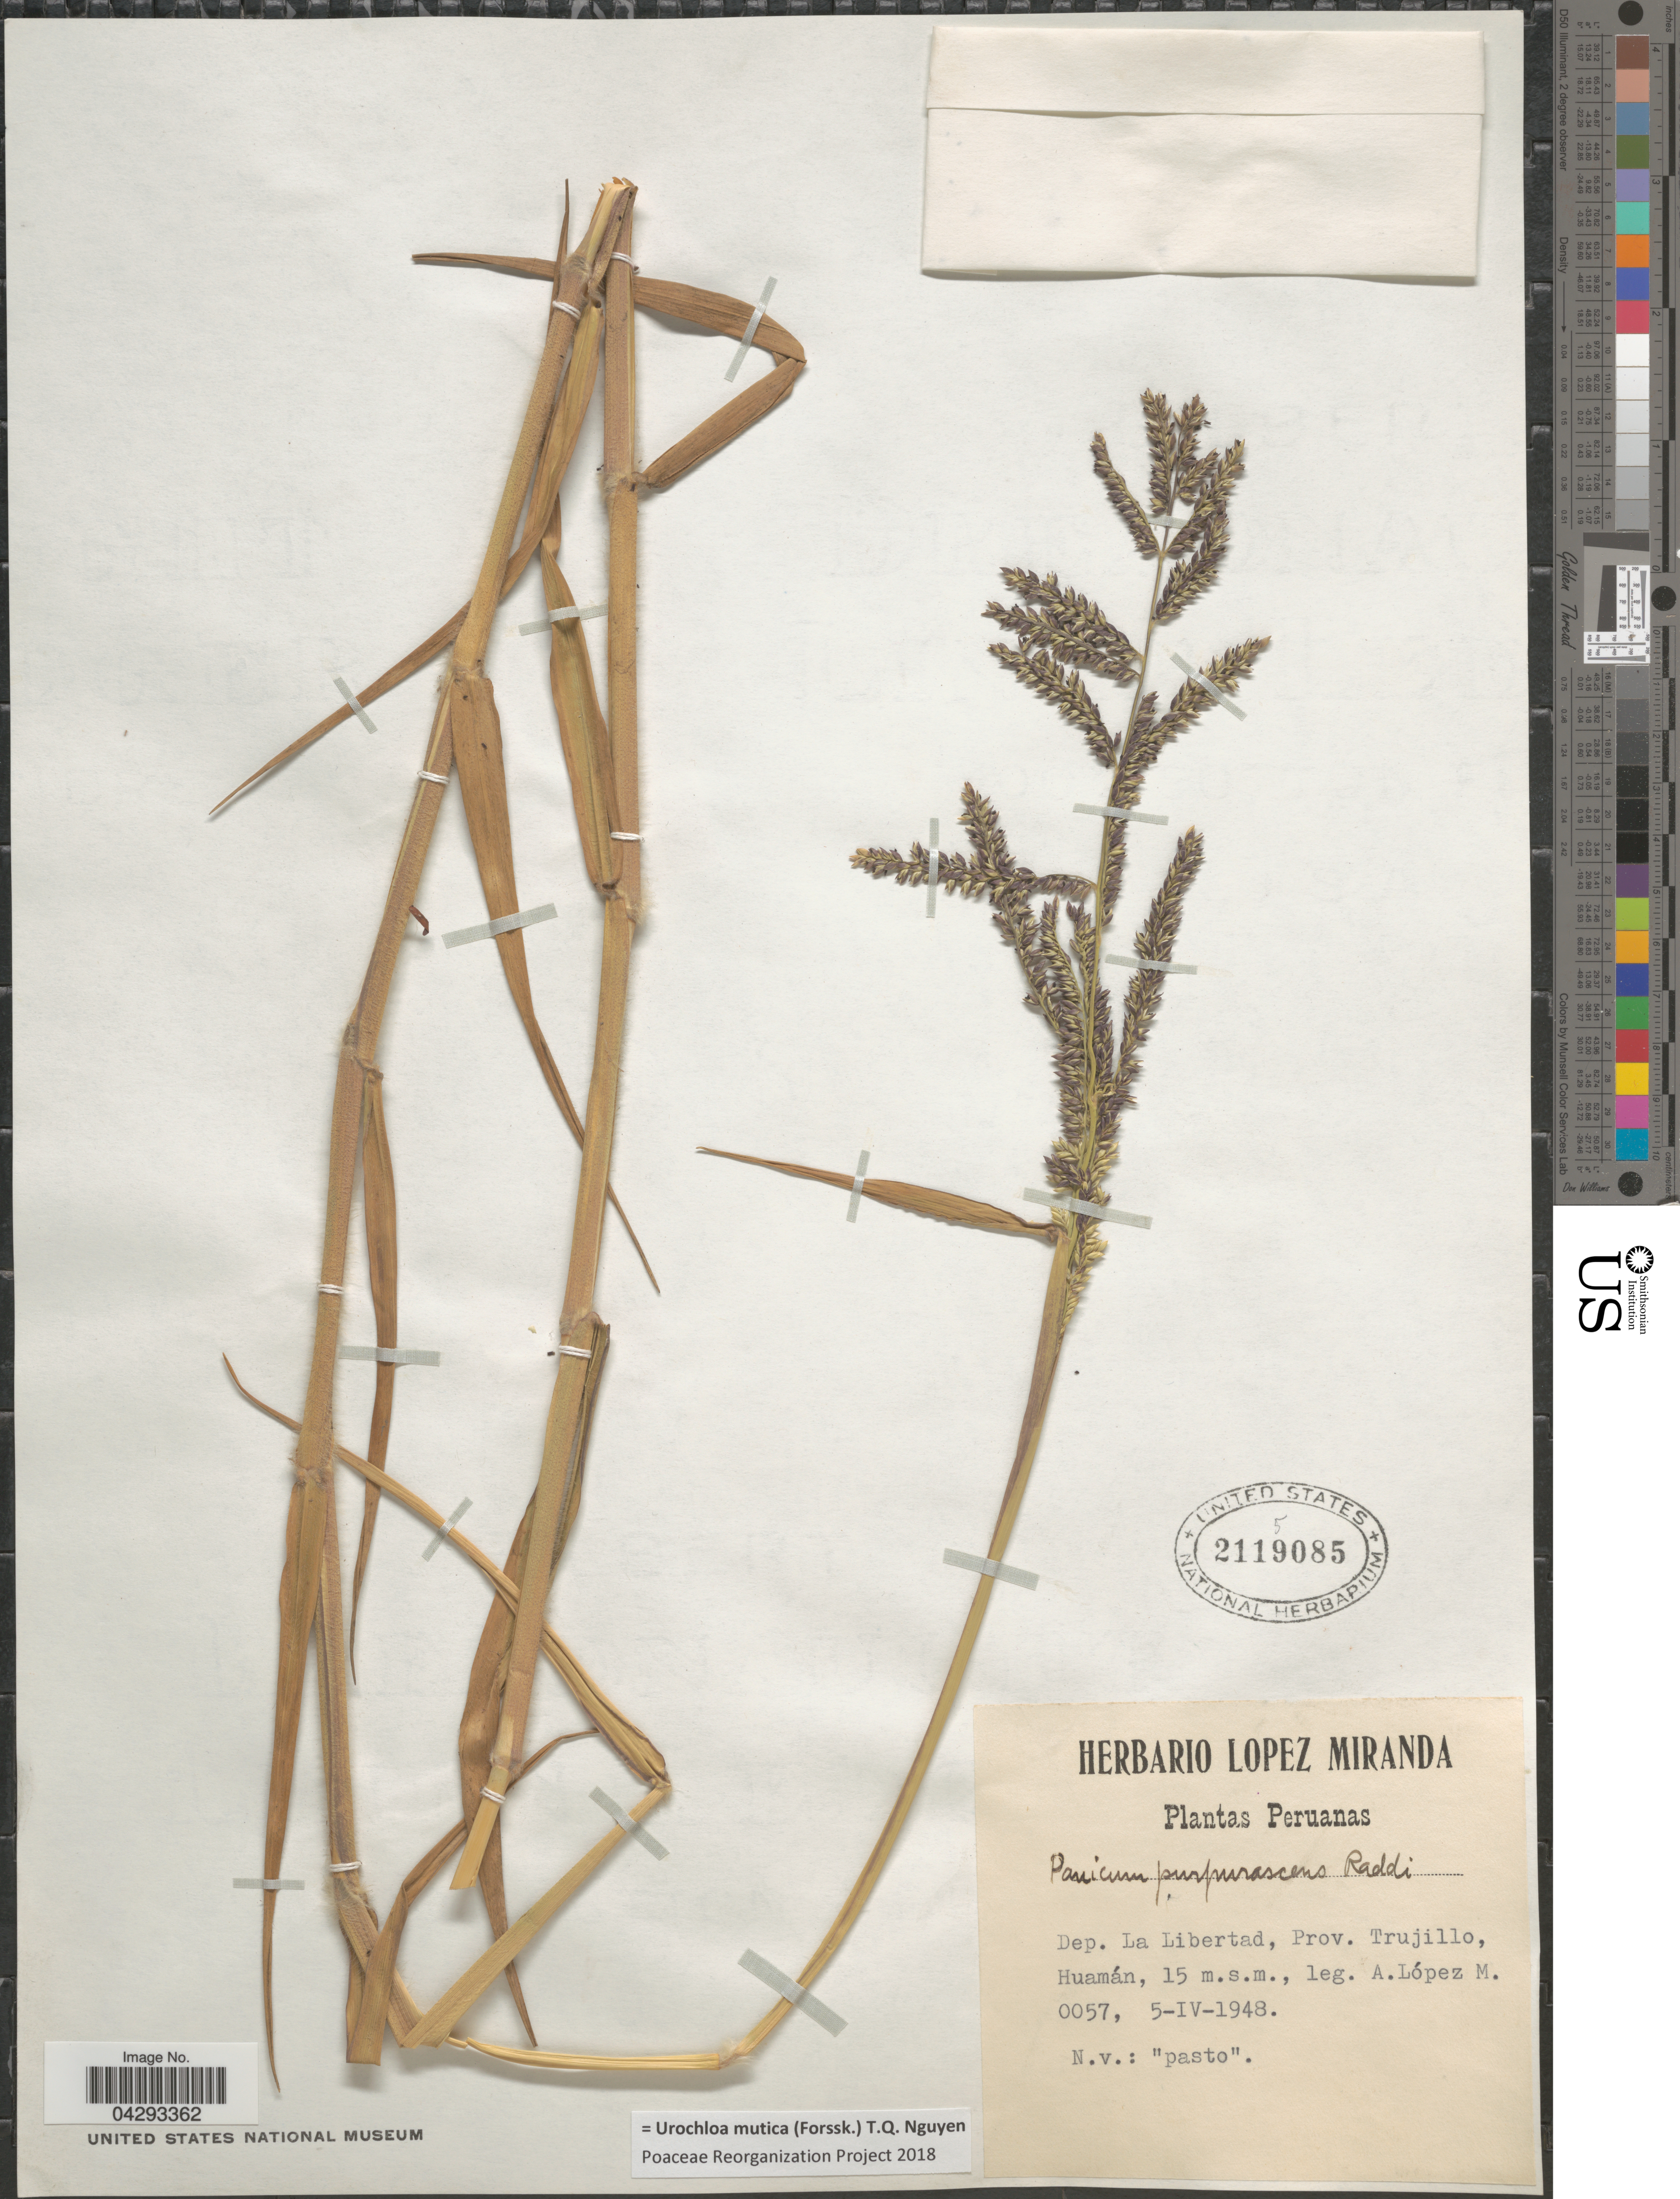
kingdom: Plantae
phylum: Tracheophyta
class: Liliopsida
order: Poales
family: Poaceae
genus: Urochloa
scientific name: Urochloa mutica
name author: (Forssk.) T.Q. Nguyen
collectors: A. López M.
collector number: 0057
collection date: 1948-04-05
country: Peru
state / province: La Libertad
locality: Dep. La Libertad, Prov. Trujillo, Huamán.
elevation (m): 15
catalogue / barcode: US 2119085